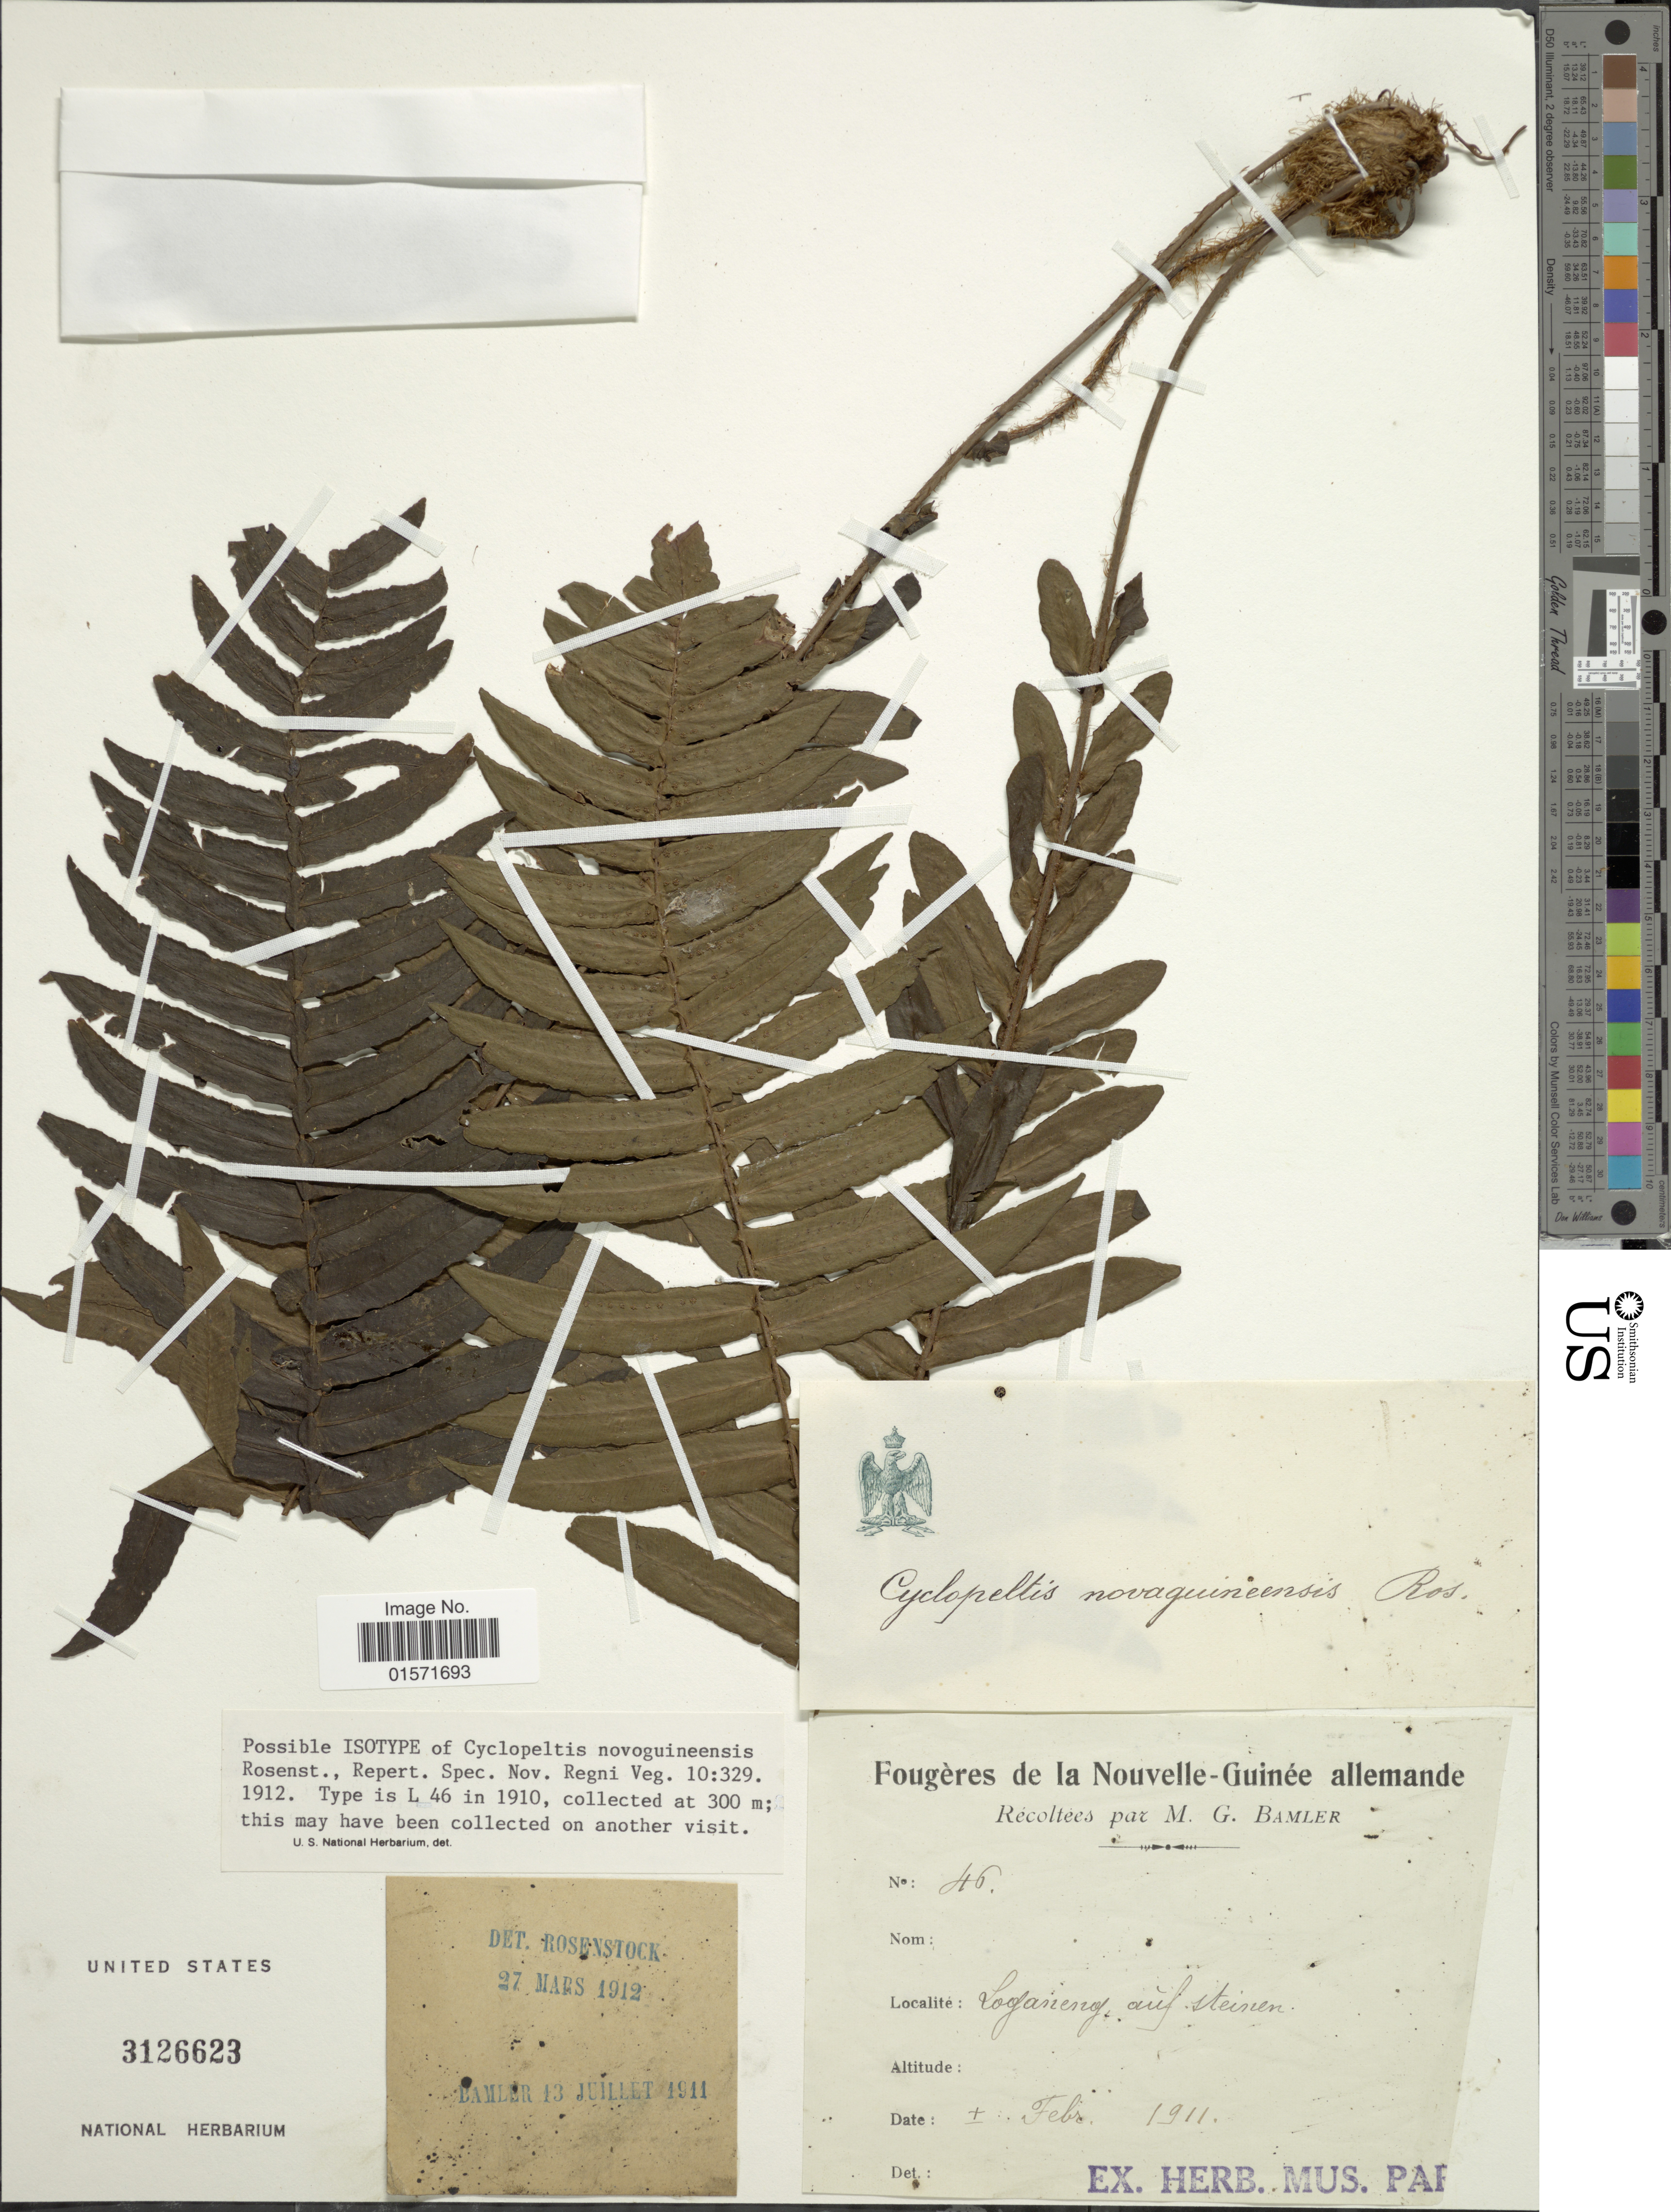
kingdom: Plantae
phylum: Tracheophyta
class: Polypodiopsida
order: Polypodiales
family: Lomariopsidaceae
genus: Cyclopeltis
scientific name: Cyclopeltis kingii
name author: (Hance) Hosok.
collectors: M. Bamler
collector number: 46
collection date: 1911-02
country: Papua New Guinea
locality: Fougeres de la Nouvelle-Guinee allemande. Loganeng auf steinen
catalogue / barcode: US 3126623